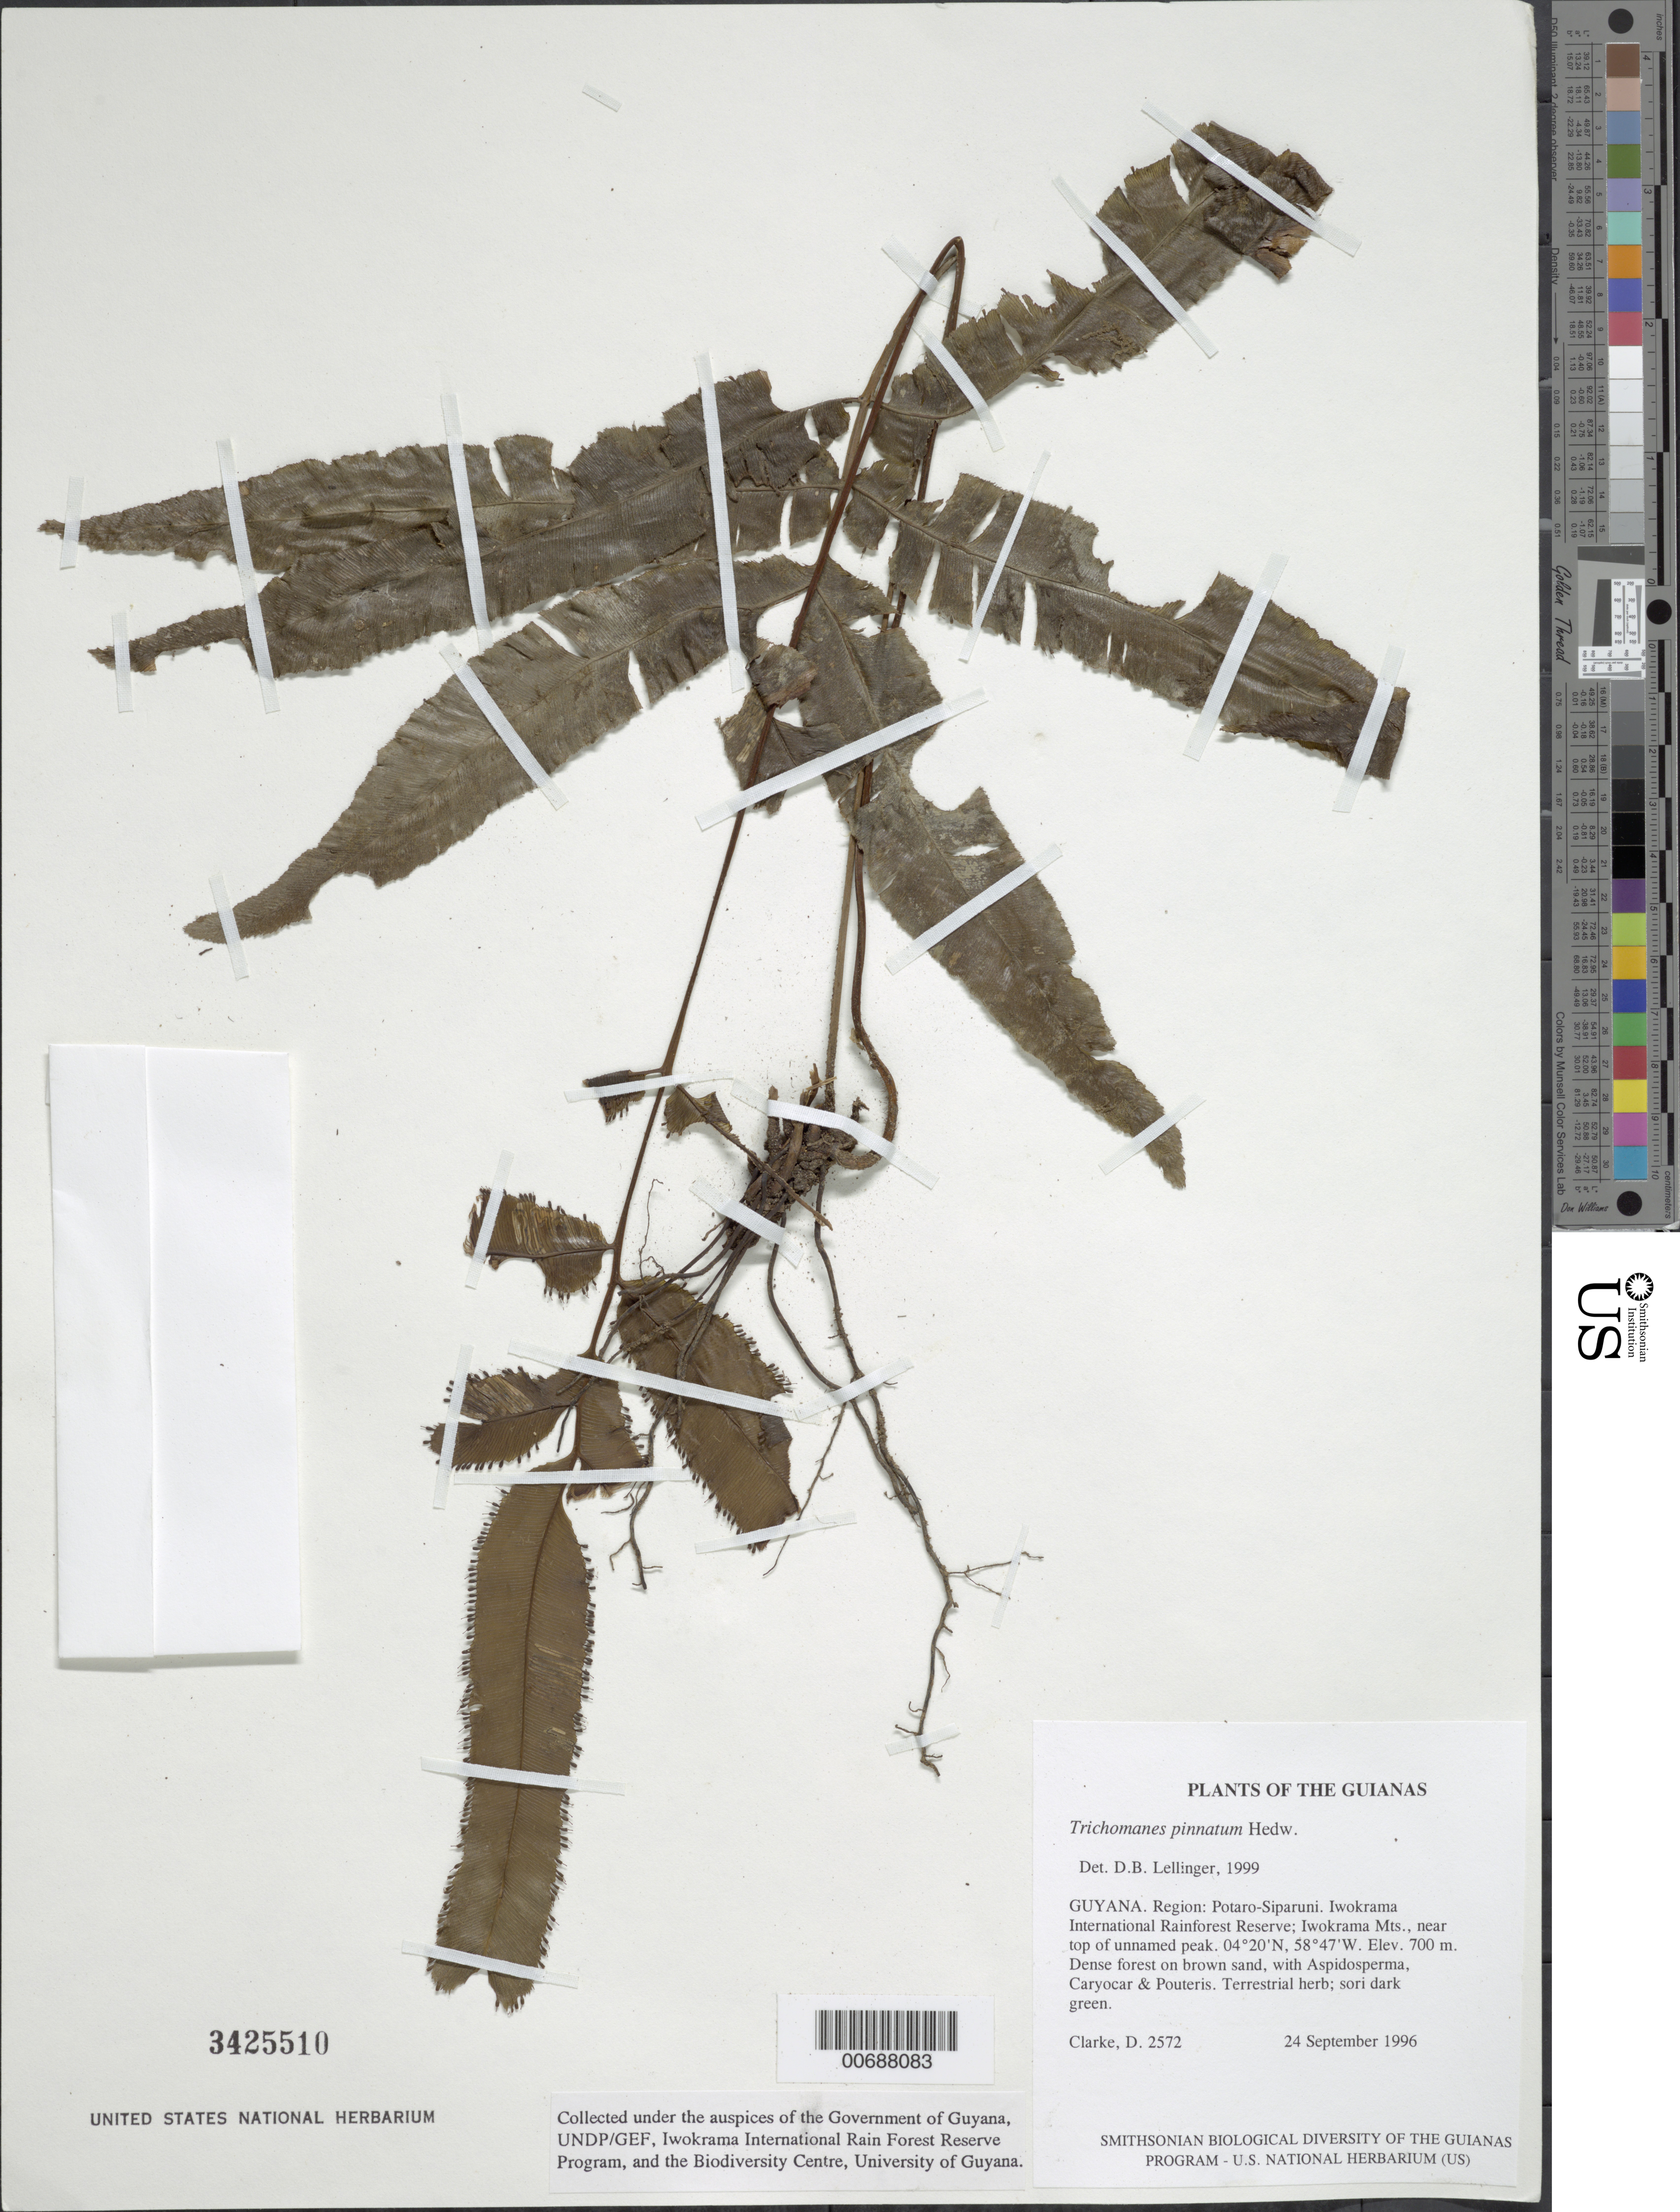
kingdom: Plantae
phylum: Tracheophyta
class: Polypodiopsida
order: Hymenophyllales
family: Hymenophyllaceae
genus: Trichomanes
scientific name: Trichomanes pinnatum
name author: Hedw.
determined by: Lellinger, David B., (BOT), Smithsonian Institution - National Museum of Natural History (UNITED STATES)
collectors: H. D. Clarke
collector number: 2572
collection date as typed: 24 September 1996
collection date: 1996-09-24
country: Guyana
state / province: Potaro-Siparuni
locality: Iwokrama International Rainforest Reserve; Iwokrama Mts., near top of unnamed peak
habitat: Dense forest on brown sand, with Aspidosperma, Caryocar & Pouteria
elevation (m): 700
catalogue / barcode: US 3425510